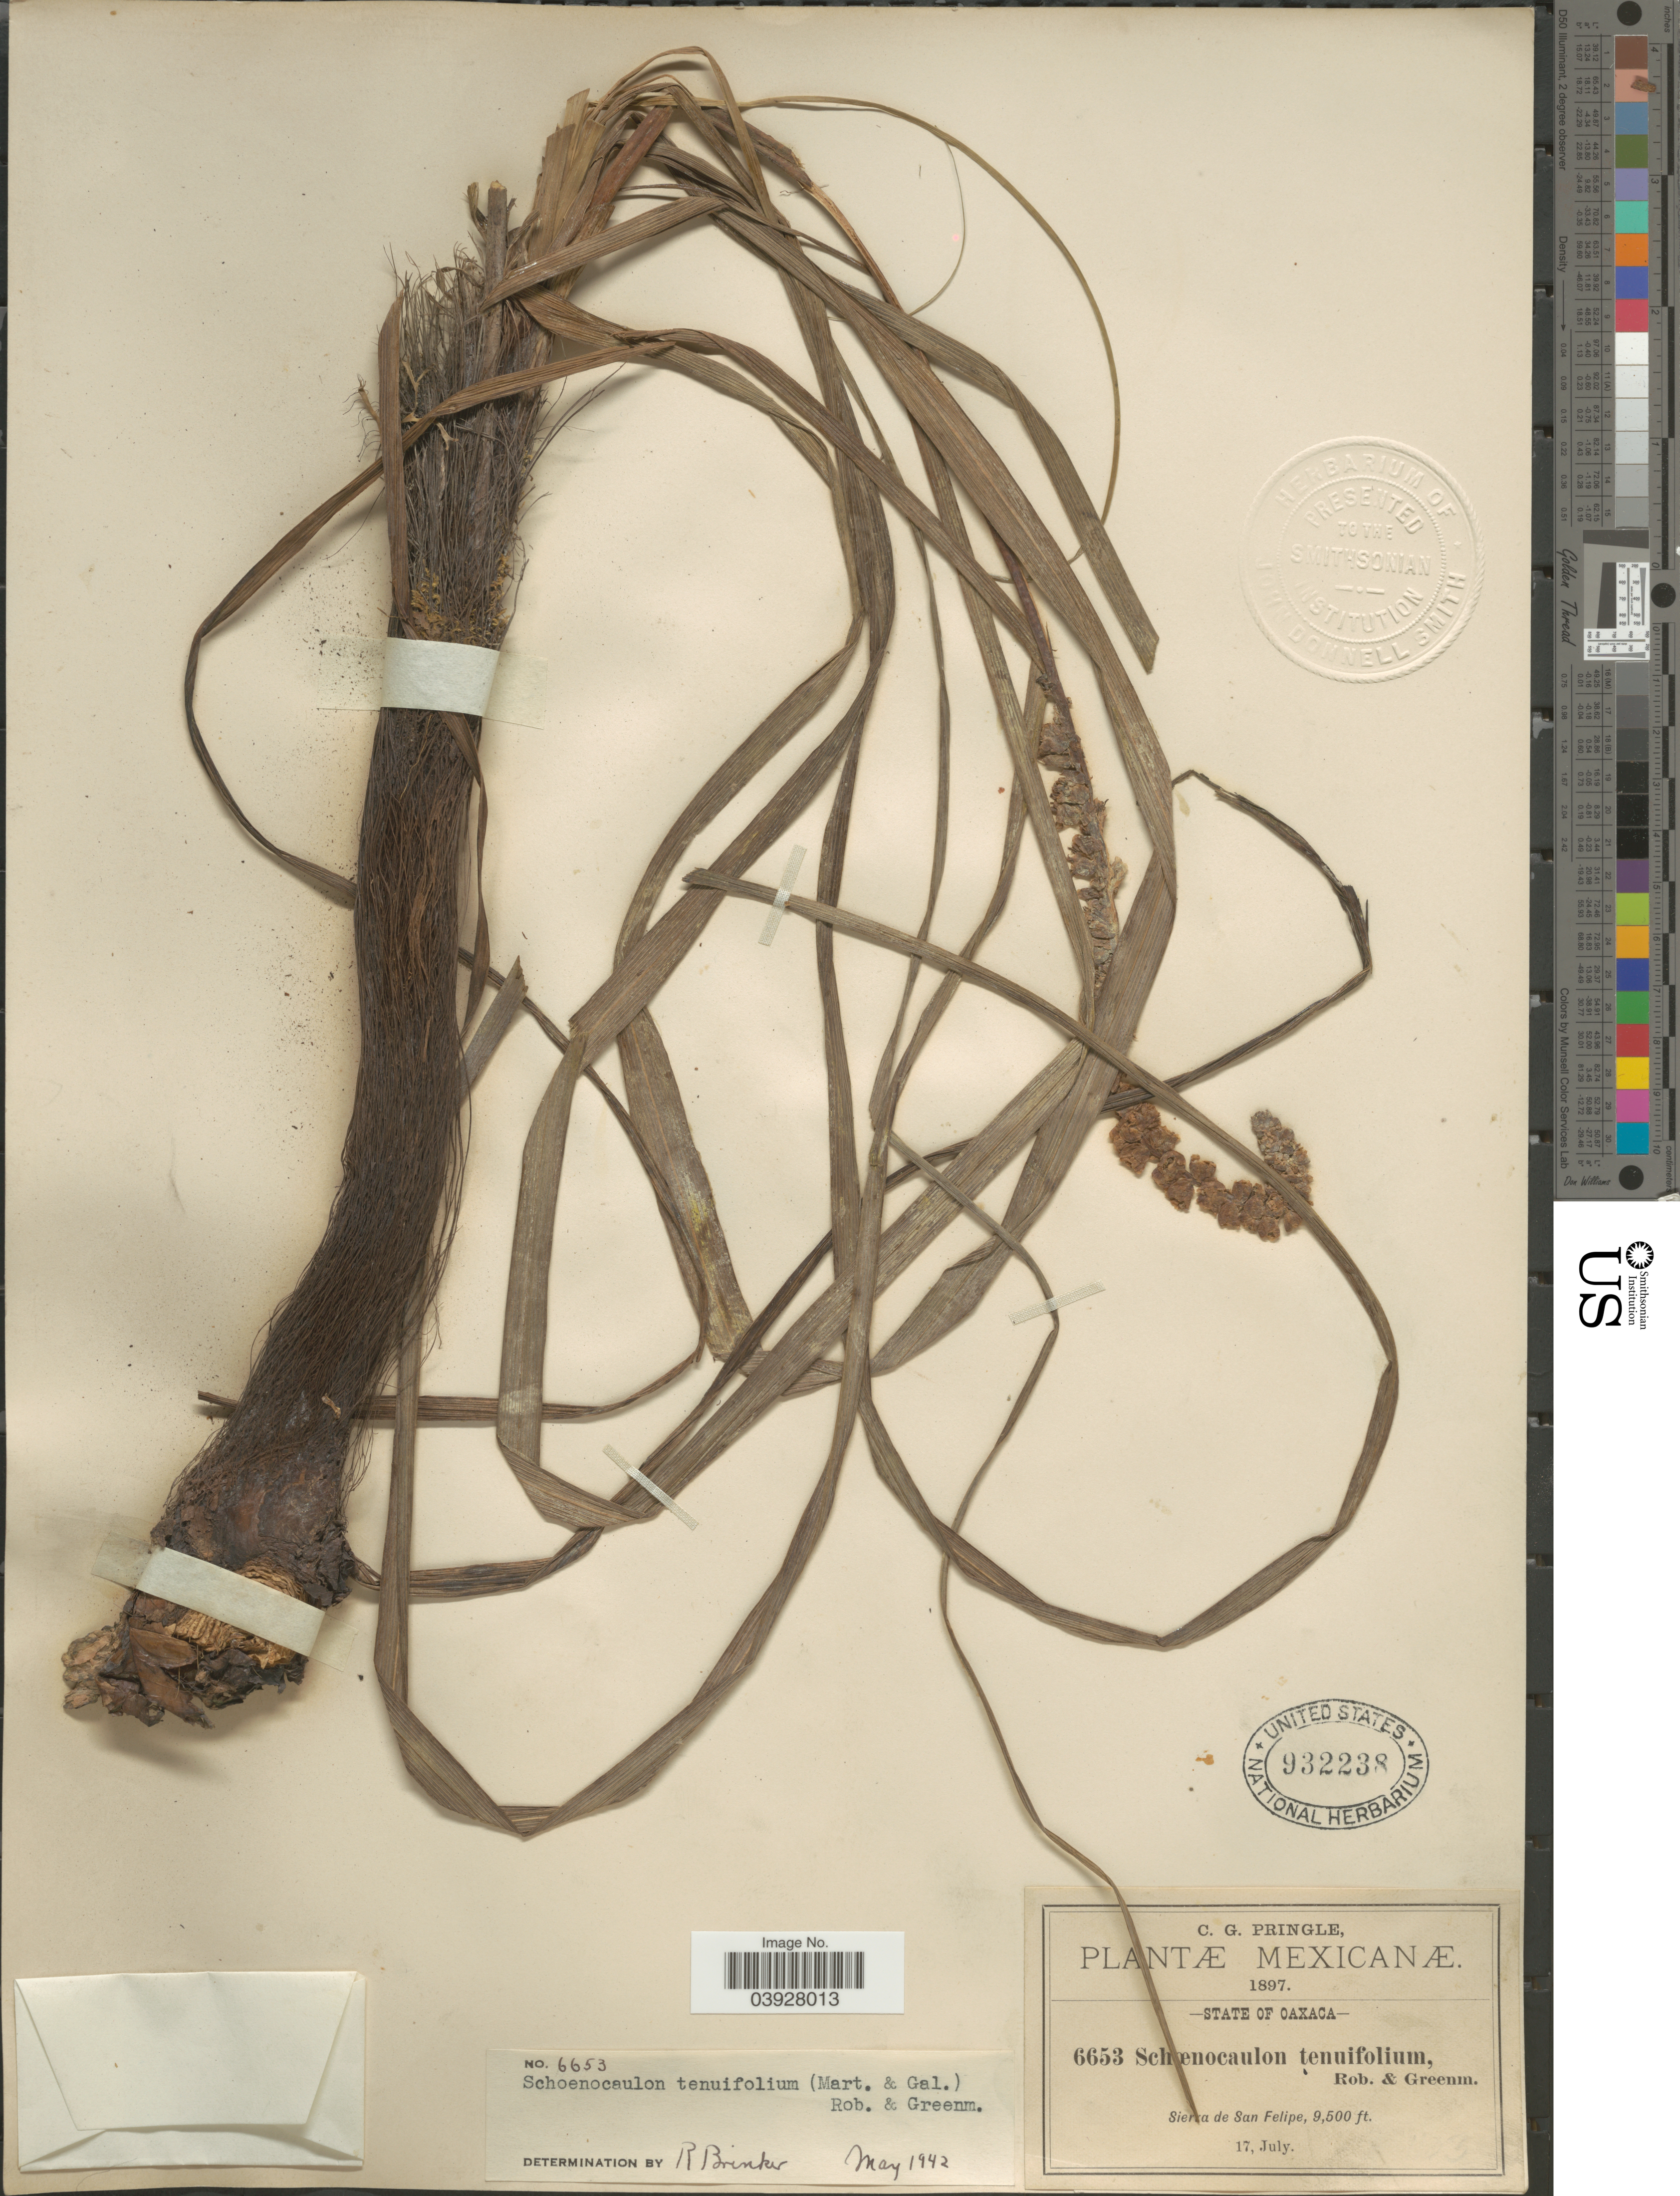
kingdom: Plantae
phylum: Tracheophyta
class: Liliopsida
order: Liliales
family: Melanthiaceae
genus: Schoenocaulon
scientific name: Schoenocaulon tenuifolium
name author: B.L. Rob. & Greenm.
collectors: C. G. Pringle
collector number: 6653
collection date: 1897-07-17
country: Mexico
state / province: Oaxaca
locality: Sierra de San Felipe.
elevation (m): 2896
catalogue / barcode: US 932238